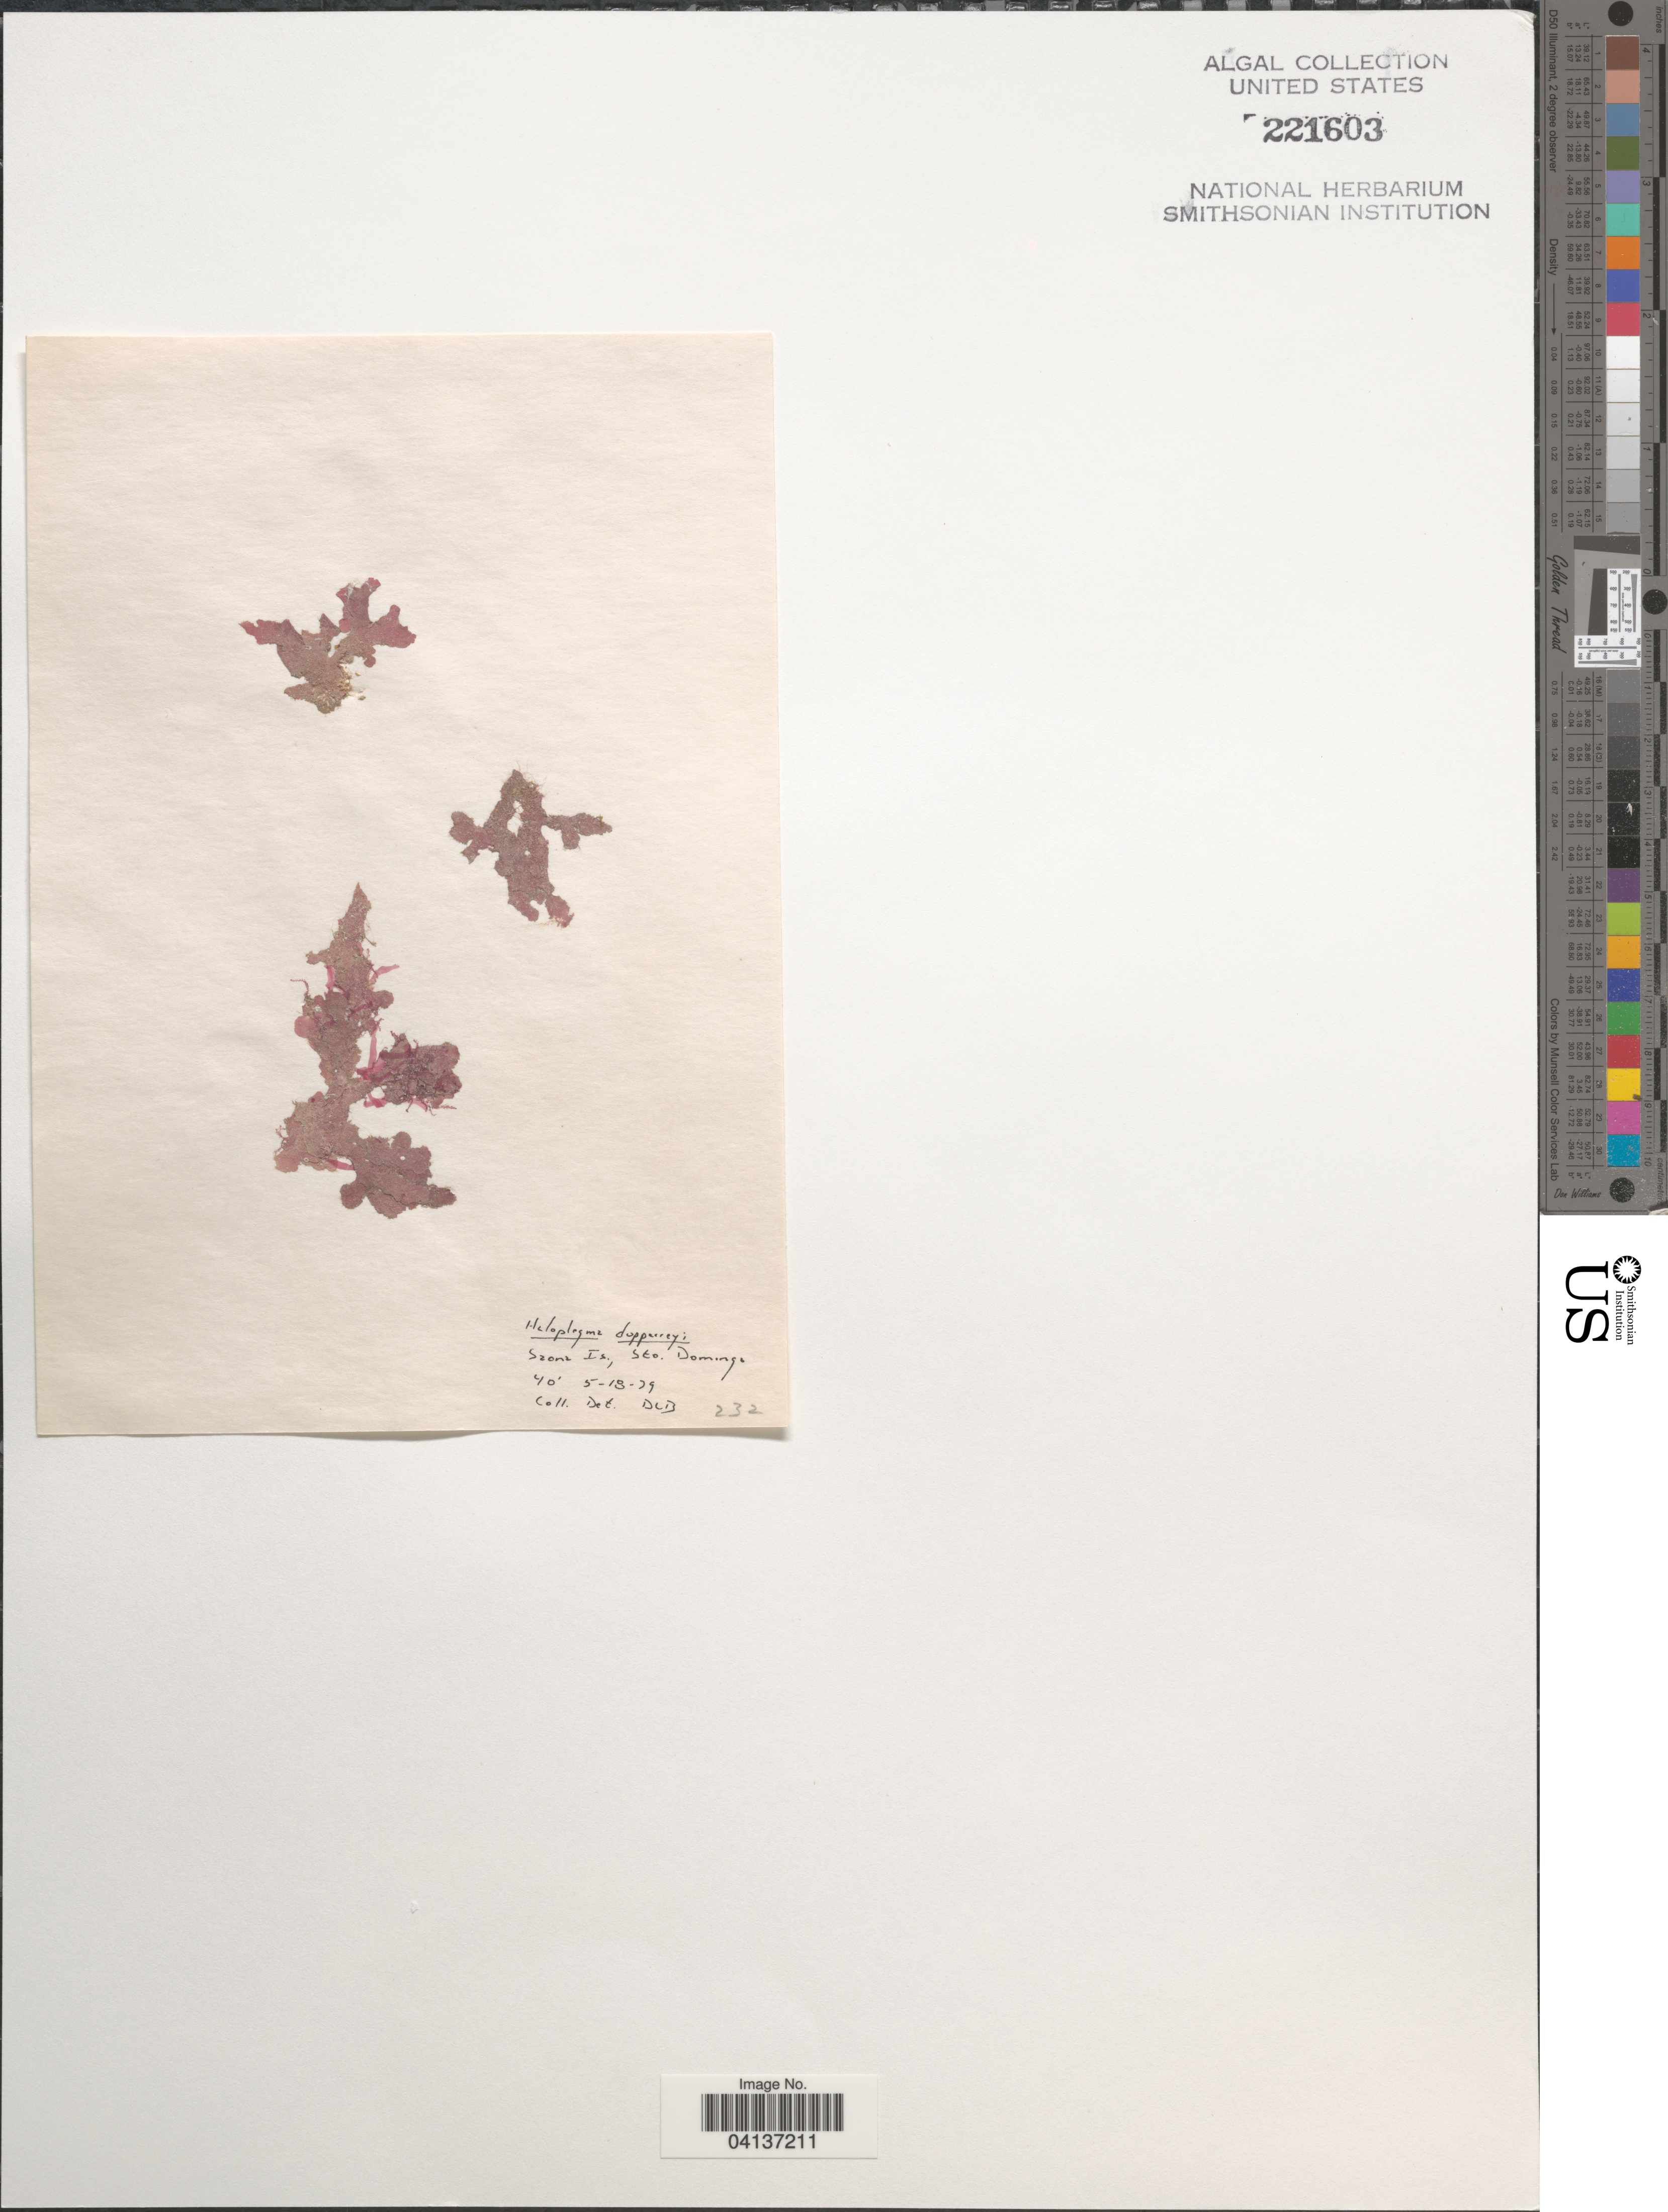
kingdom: Plantae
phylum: Rhodophyta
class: Florideophyceae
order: Ceramiales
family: Wrangeliaceae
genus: Haloplegma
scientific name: Haloplegma duperreyi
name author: Mont.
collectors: D. L. B.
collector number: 232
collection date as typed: Transcribed d/m/y: 18/5/39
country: Dominican Republic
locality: Saona Is., Sto. Domingo.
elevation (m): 12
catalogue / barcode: US 221603